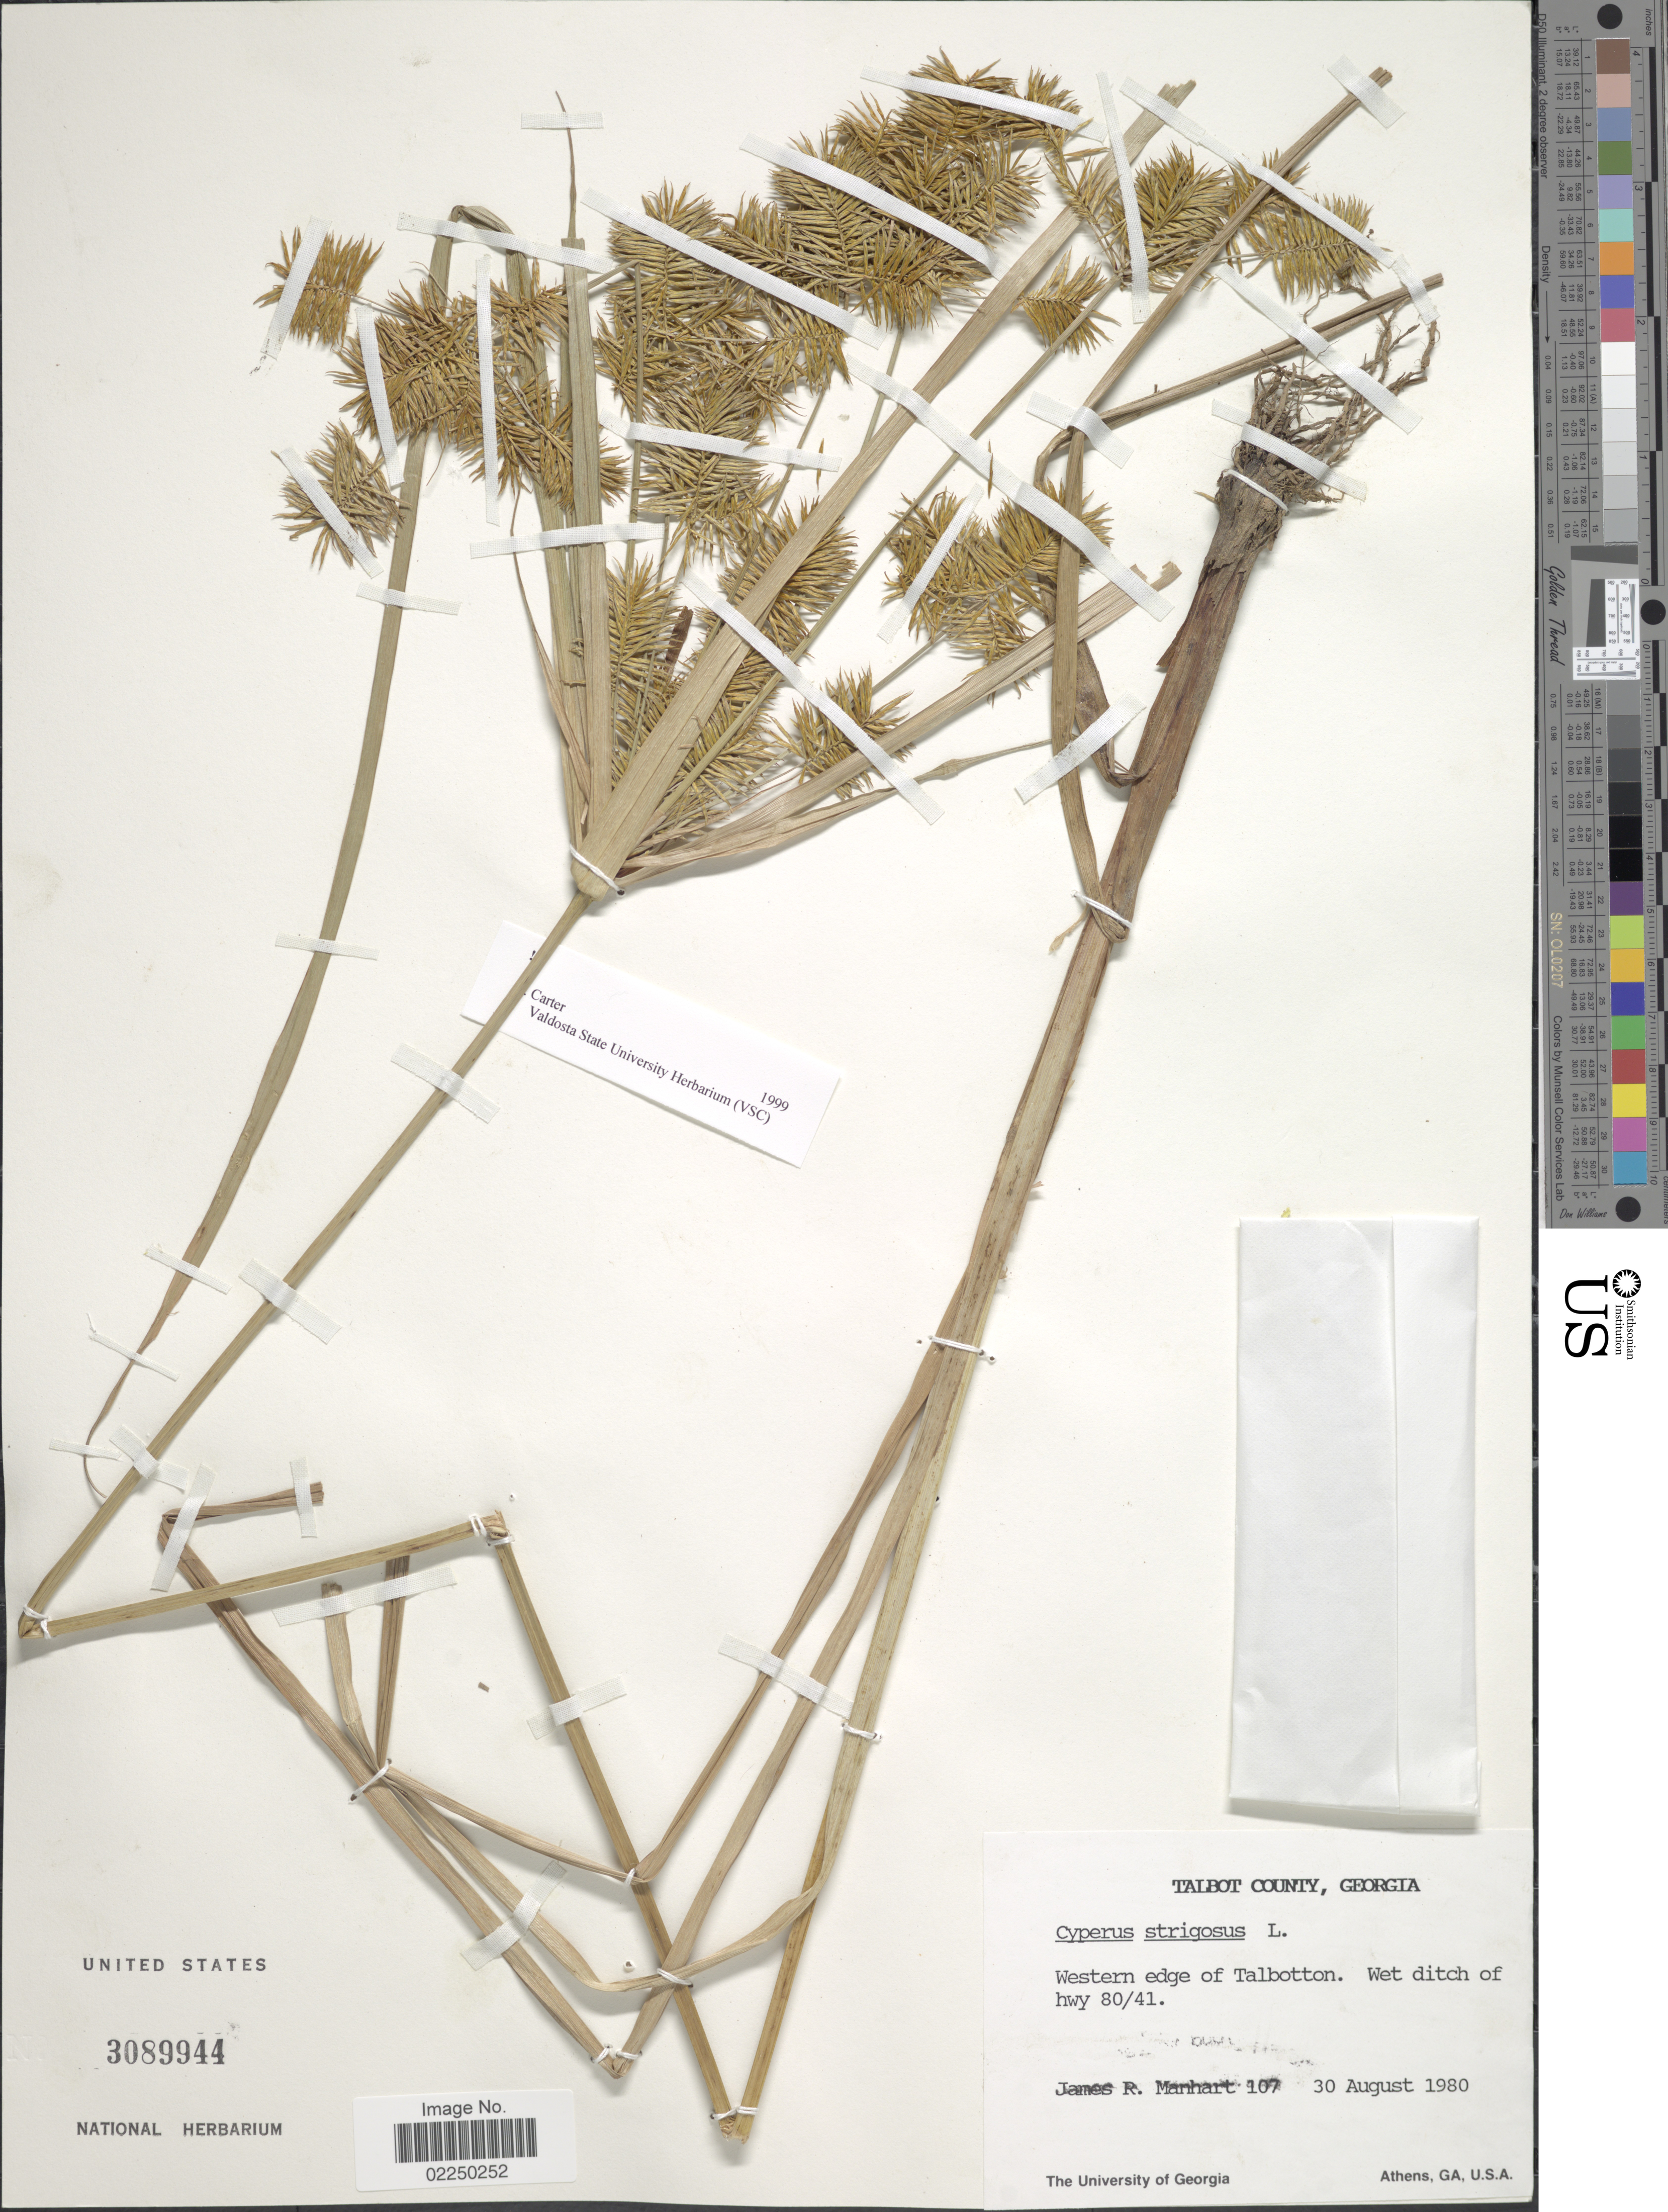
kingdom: Plantae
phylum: Tracheophyta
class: Liliopsida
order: Poales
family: Cyperaceae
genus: Cyperus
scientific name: Cyperus strigosus L.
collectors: J. Manhart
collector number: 107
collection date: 1980-08-30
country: United States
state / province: Georgia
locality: Western edge of Talbotton, wet ditch of hwy 80/41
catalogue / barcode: US 3089944